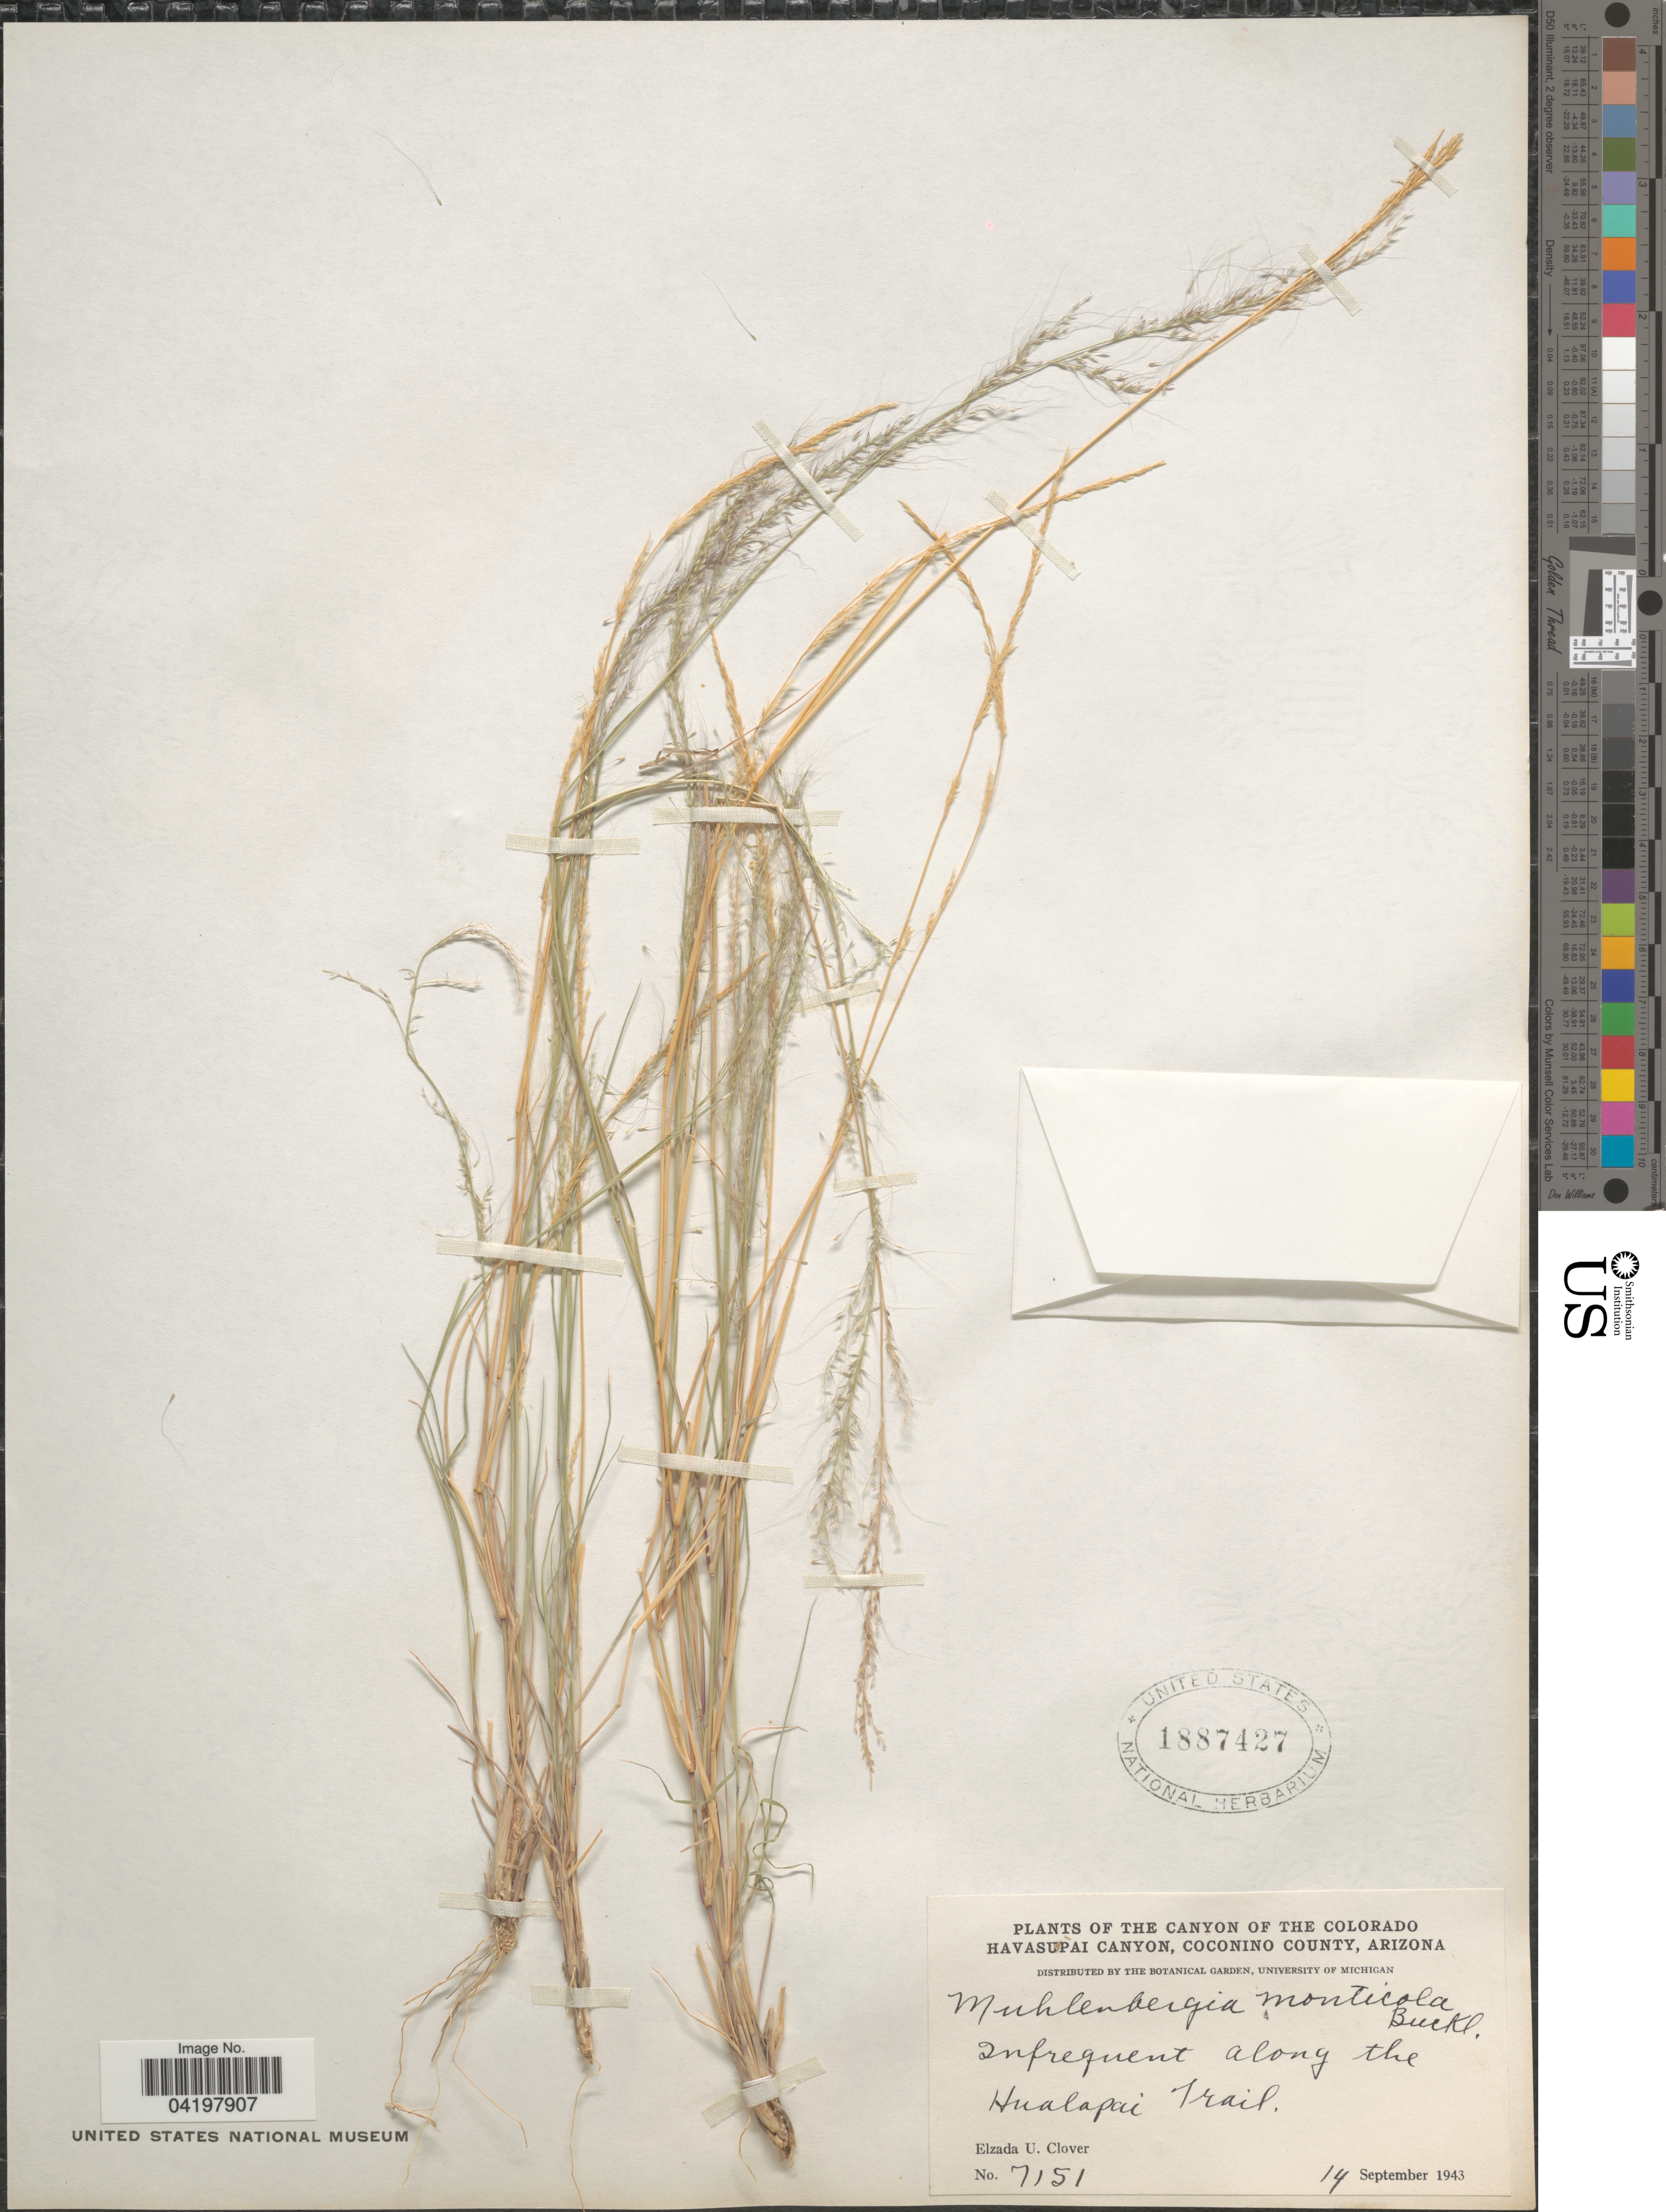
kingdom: Plantae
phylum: Tracheophyta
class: Liliopsida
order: Poales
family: Poaceae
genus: Muhlenbergia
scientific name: Muhlenbergia tenuifolia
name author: (Kunth) Kunth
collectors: E. U. Clover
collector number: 7151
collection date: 1943-09-14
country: United States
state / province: Arizona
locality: The Canyon of the Colorado Havasupai Canyon, Coconino County. Infrequent along the Hualapai Trail.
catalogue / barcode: US 1887427